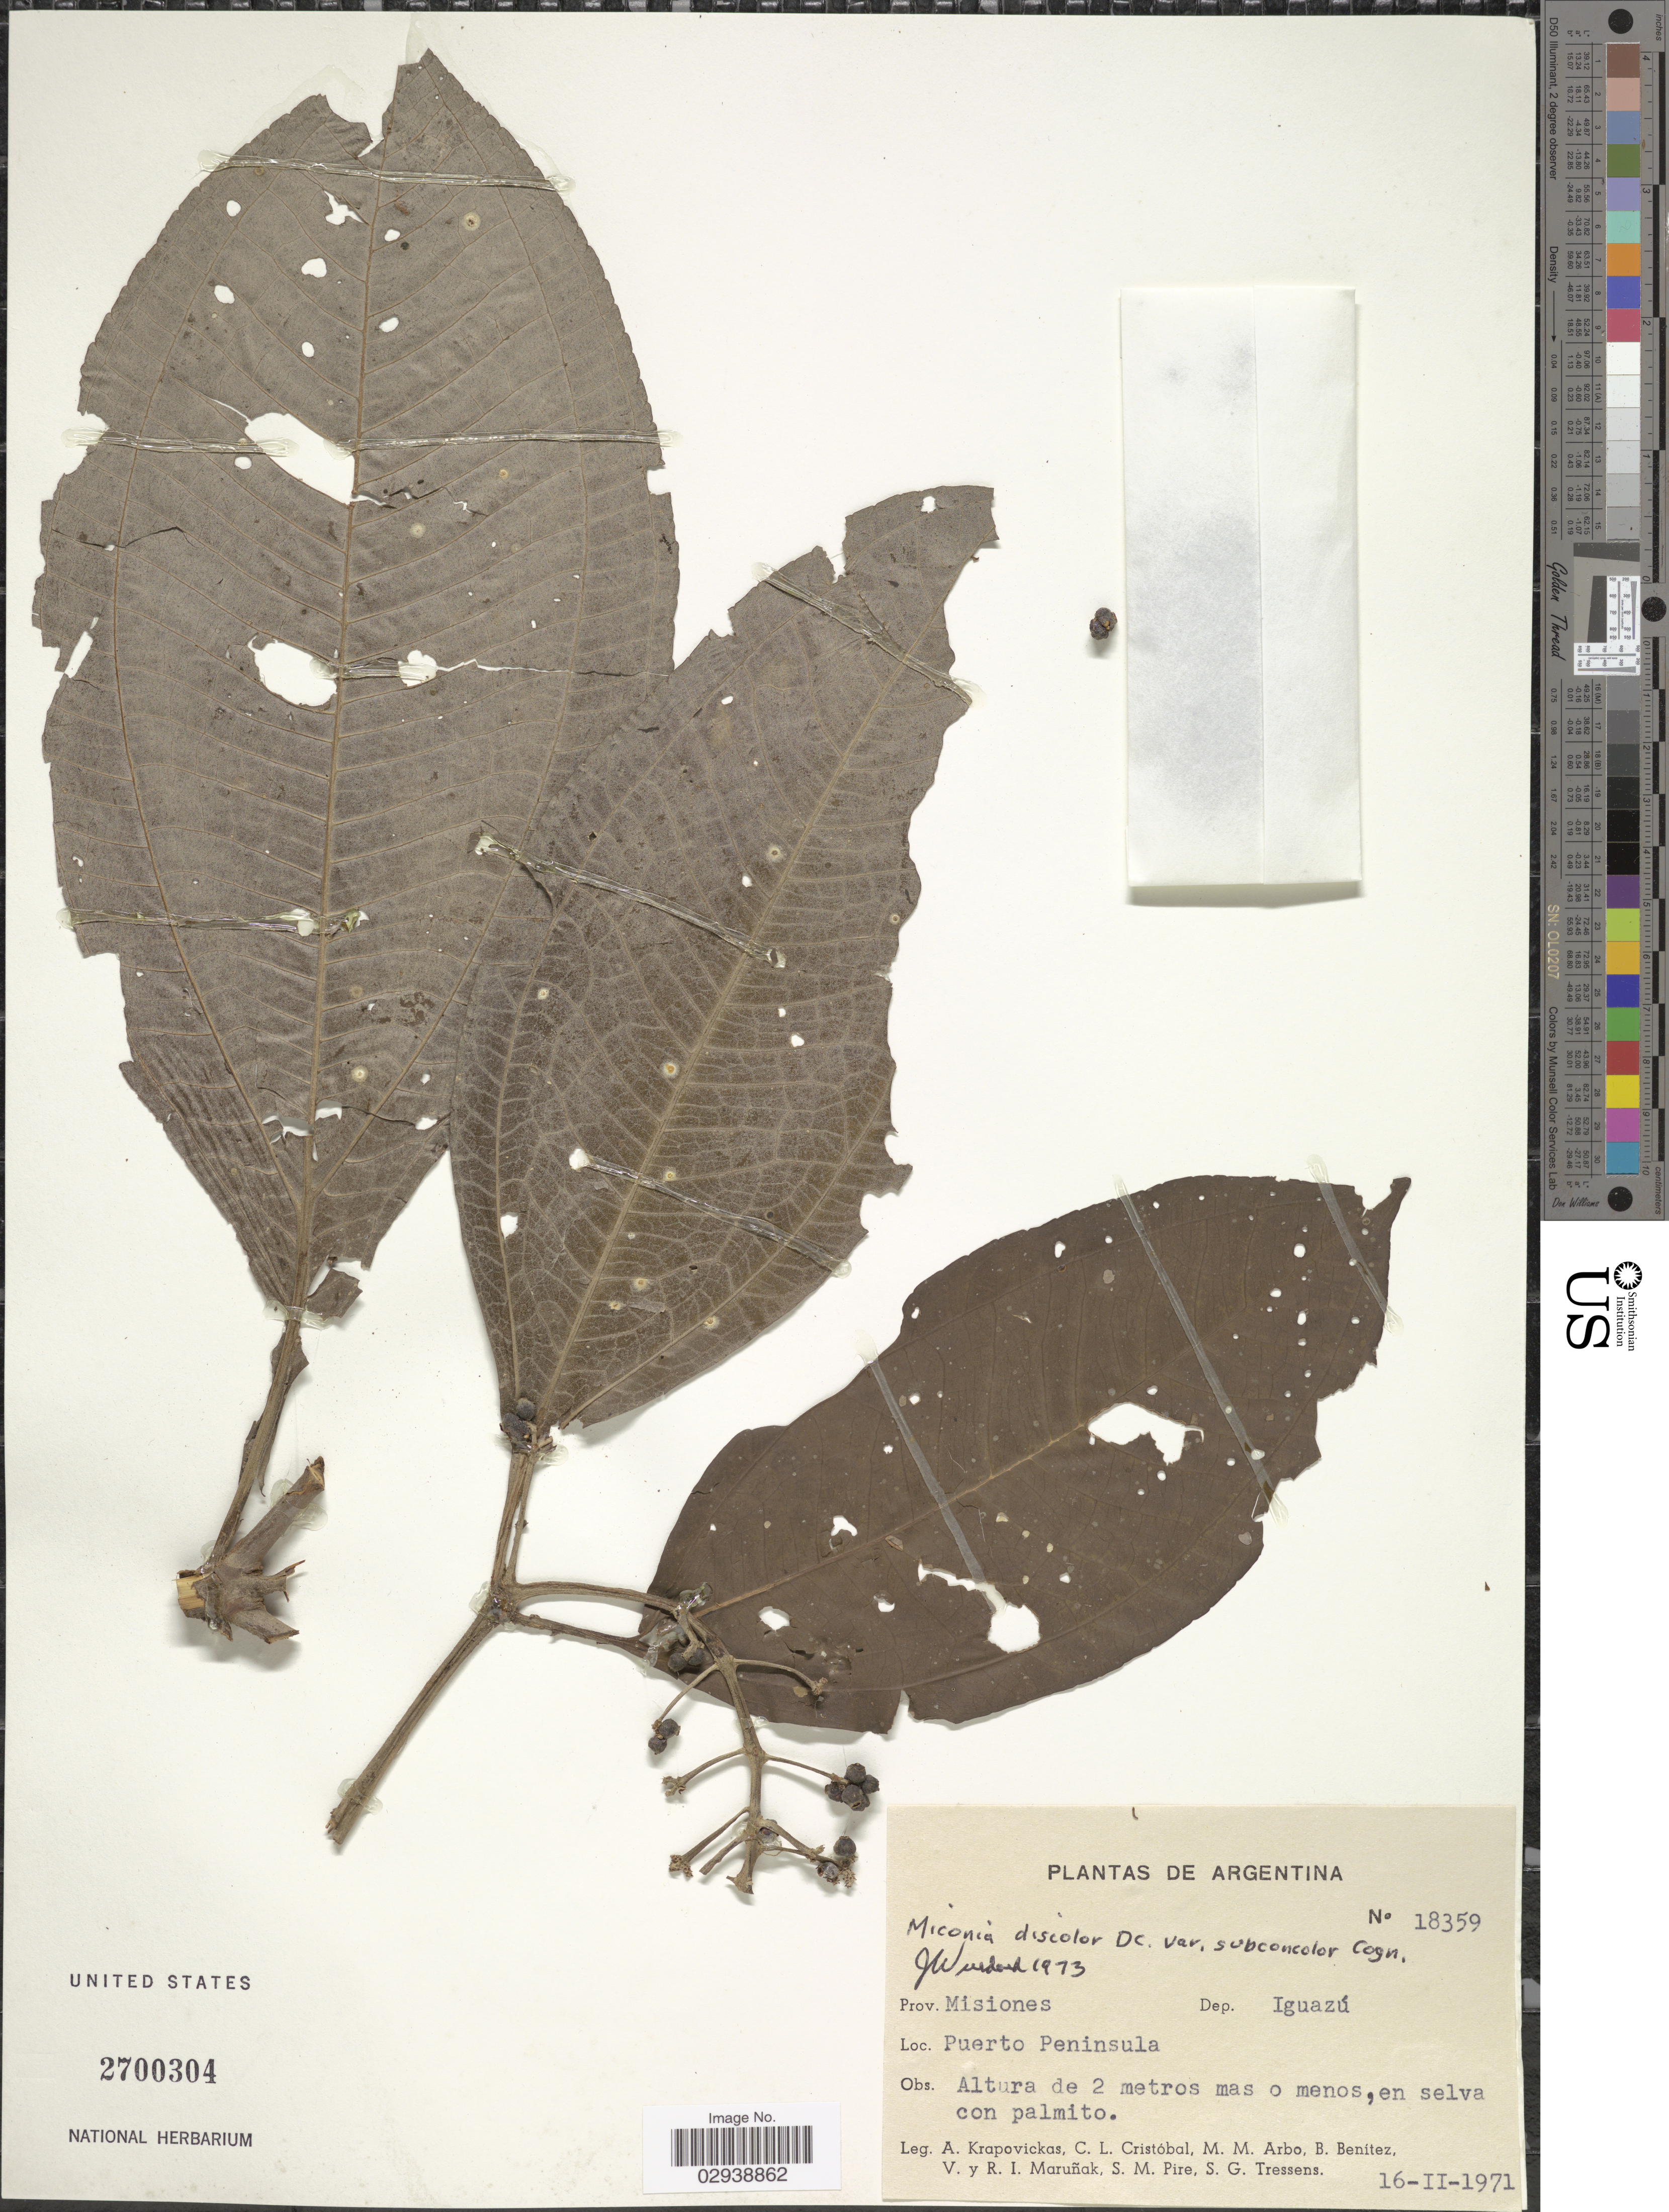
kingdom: Plantae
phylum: Tracheophyta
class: Magnoliopsida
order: Myrtales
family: Melastomataceae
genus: Miconia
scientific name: Miconia discolor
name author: DC.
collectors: A. Krapovickas, C. L. Cristóbal, M. M. Arbo, B. Benítez & et al.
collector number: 18359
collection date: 1971-02-16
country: Argentina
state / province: Misiones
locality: Prov. Misiones, Dep. Iguazú, Puerto Peninsula.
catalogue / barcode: US 2700304